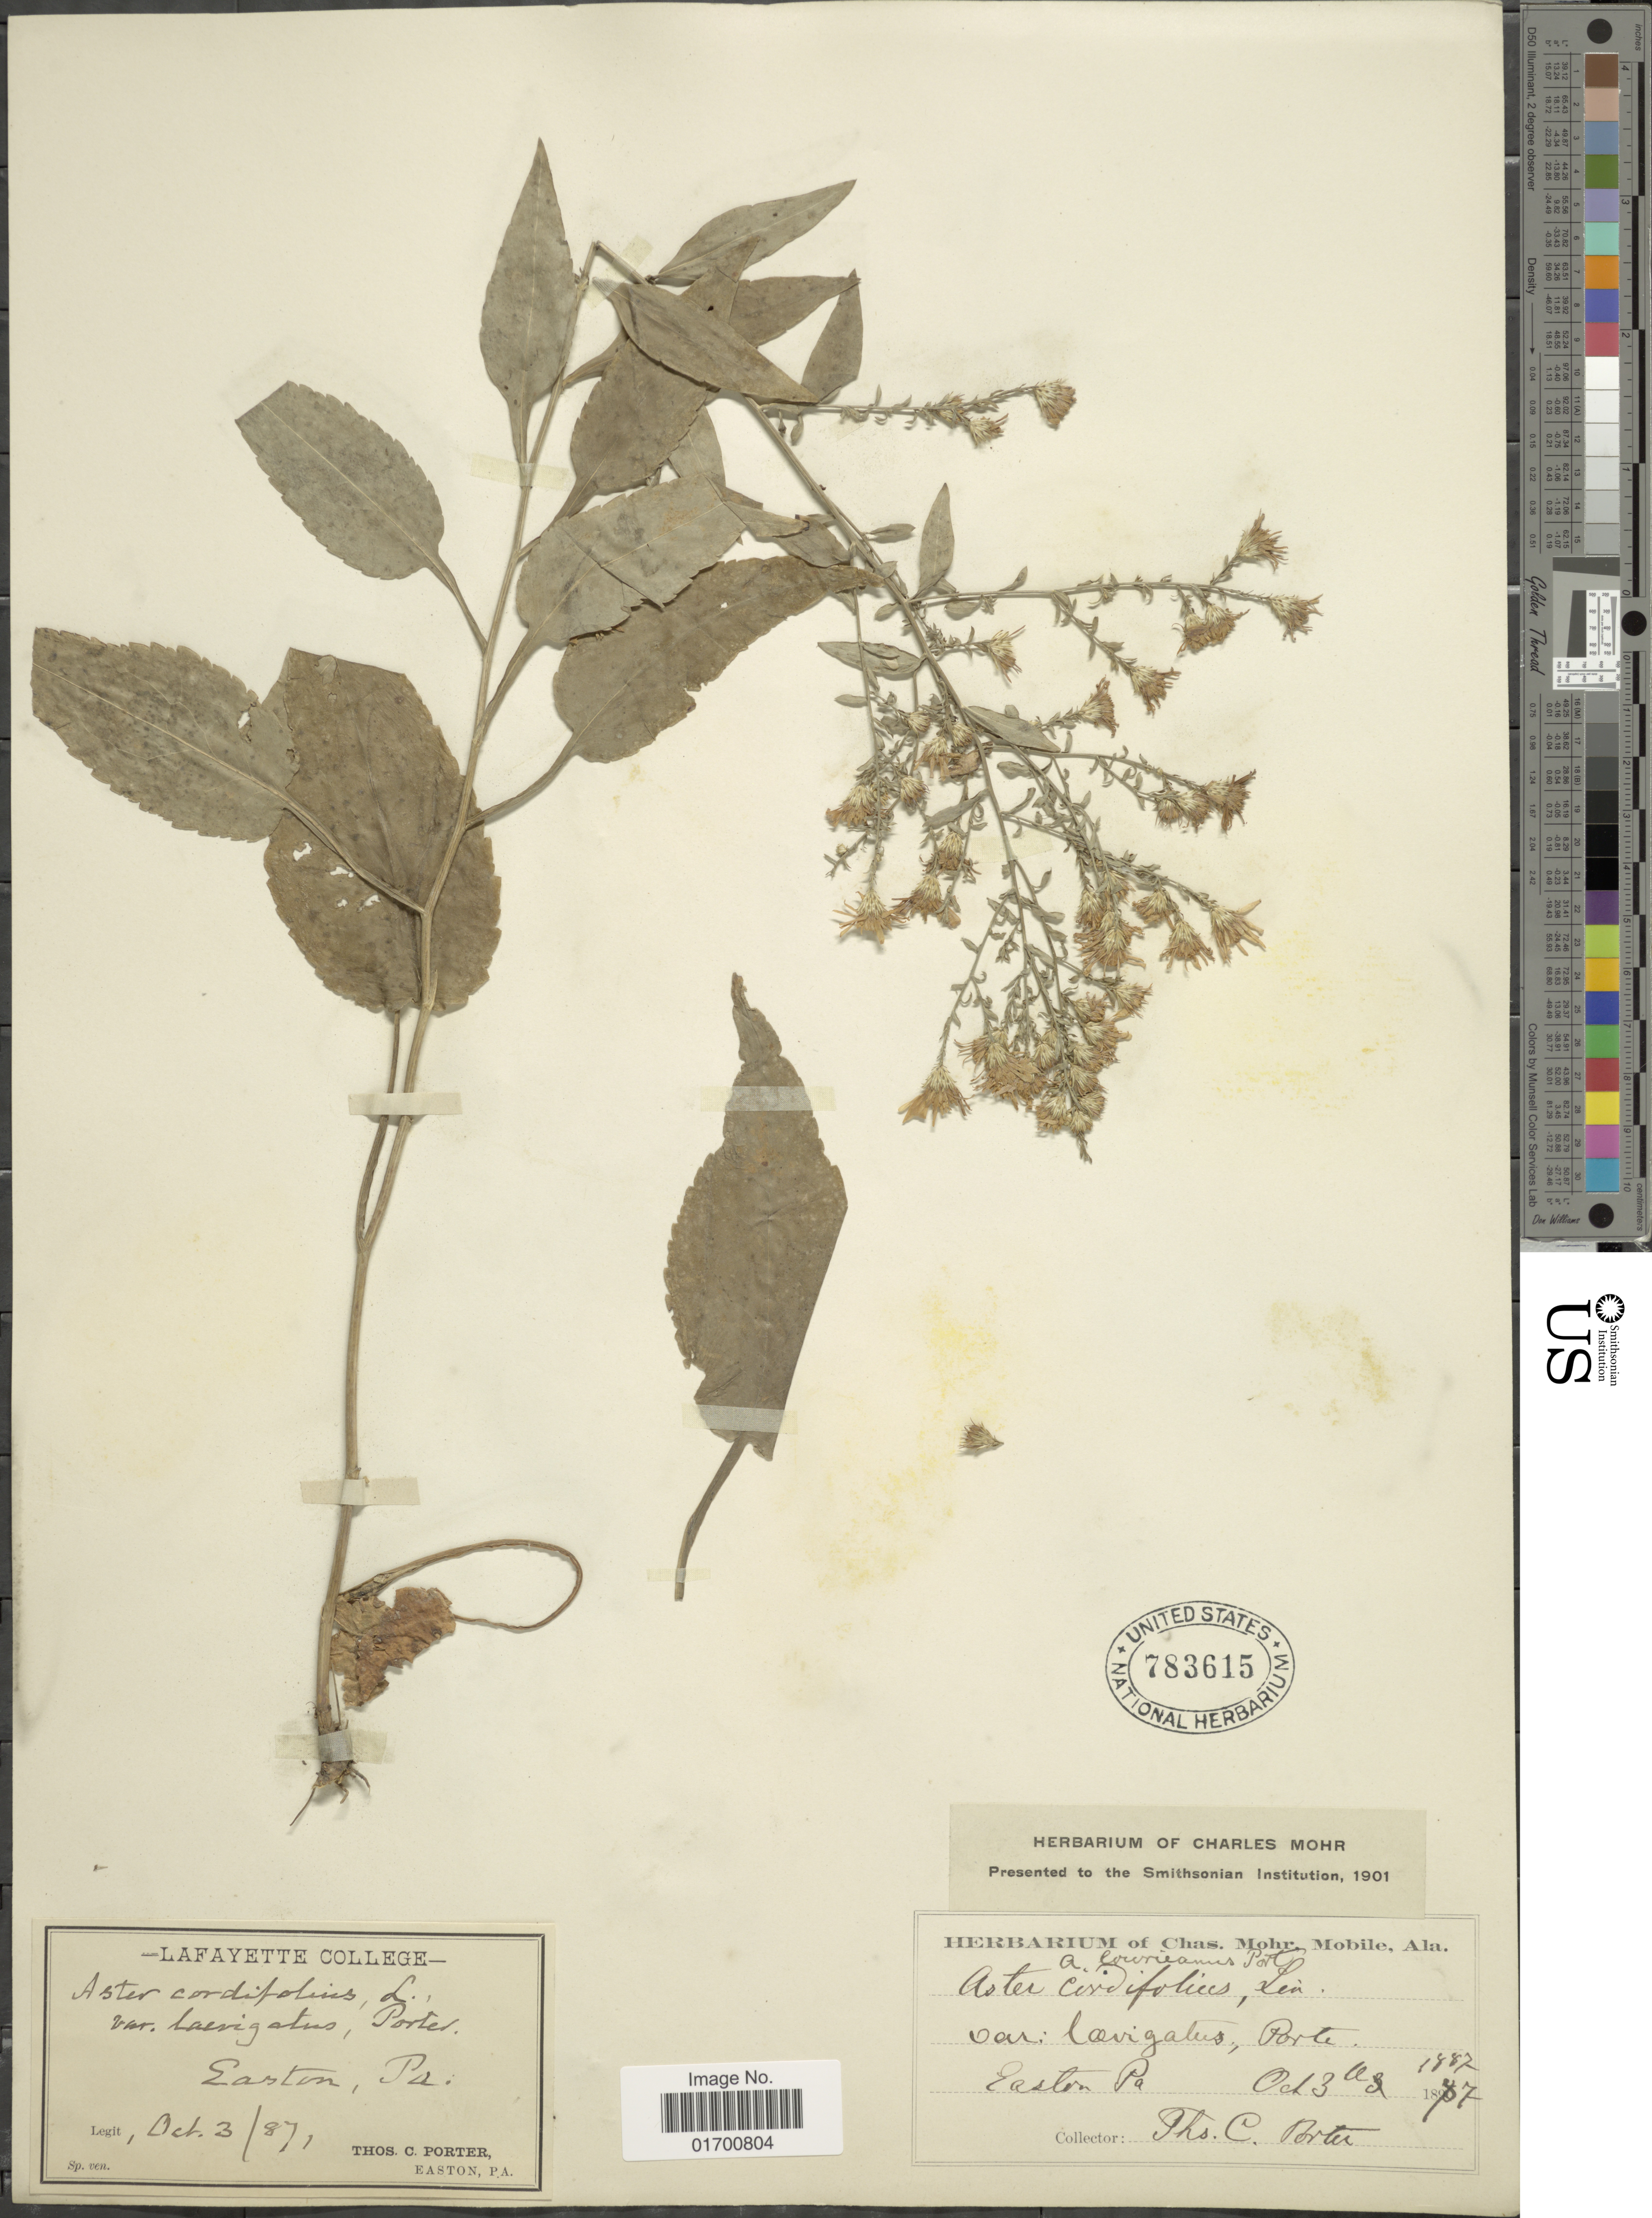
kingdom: Plantae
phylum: Tracheophyta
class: Magnoliopsida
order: Asterales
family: Asteraceae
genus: Symphyotrichum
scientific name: Symphyotrichum lowrieanum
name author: (Porter) G.L. Nesom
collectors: T. C. Porter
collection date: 1887-10-03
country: United States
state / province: Pennsylvania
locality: Easton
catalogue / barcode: US 783615